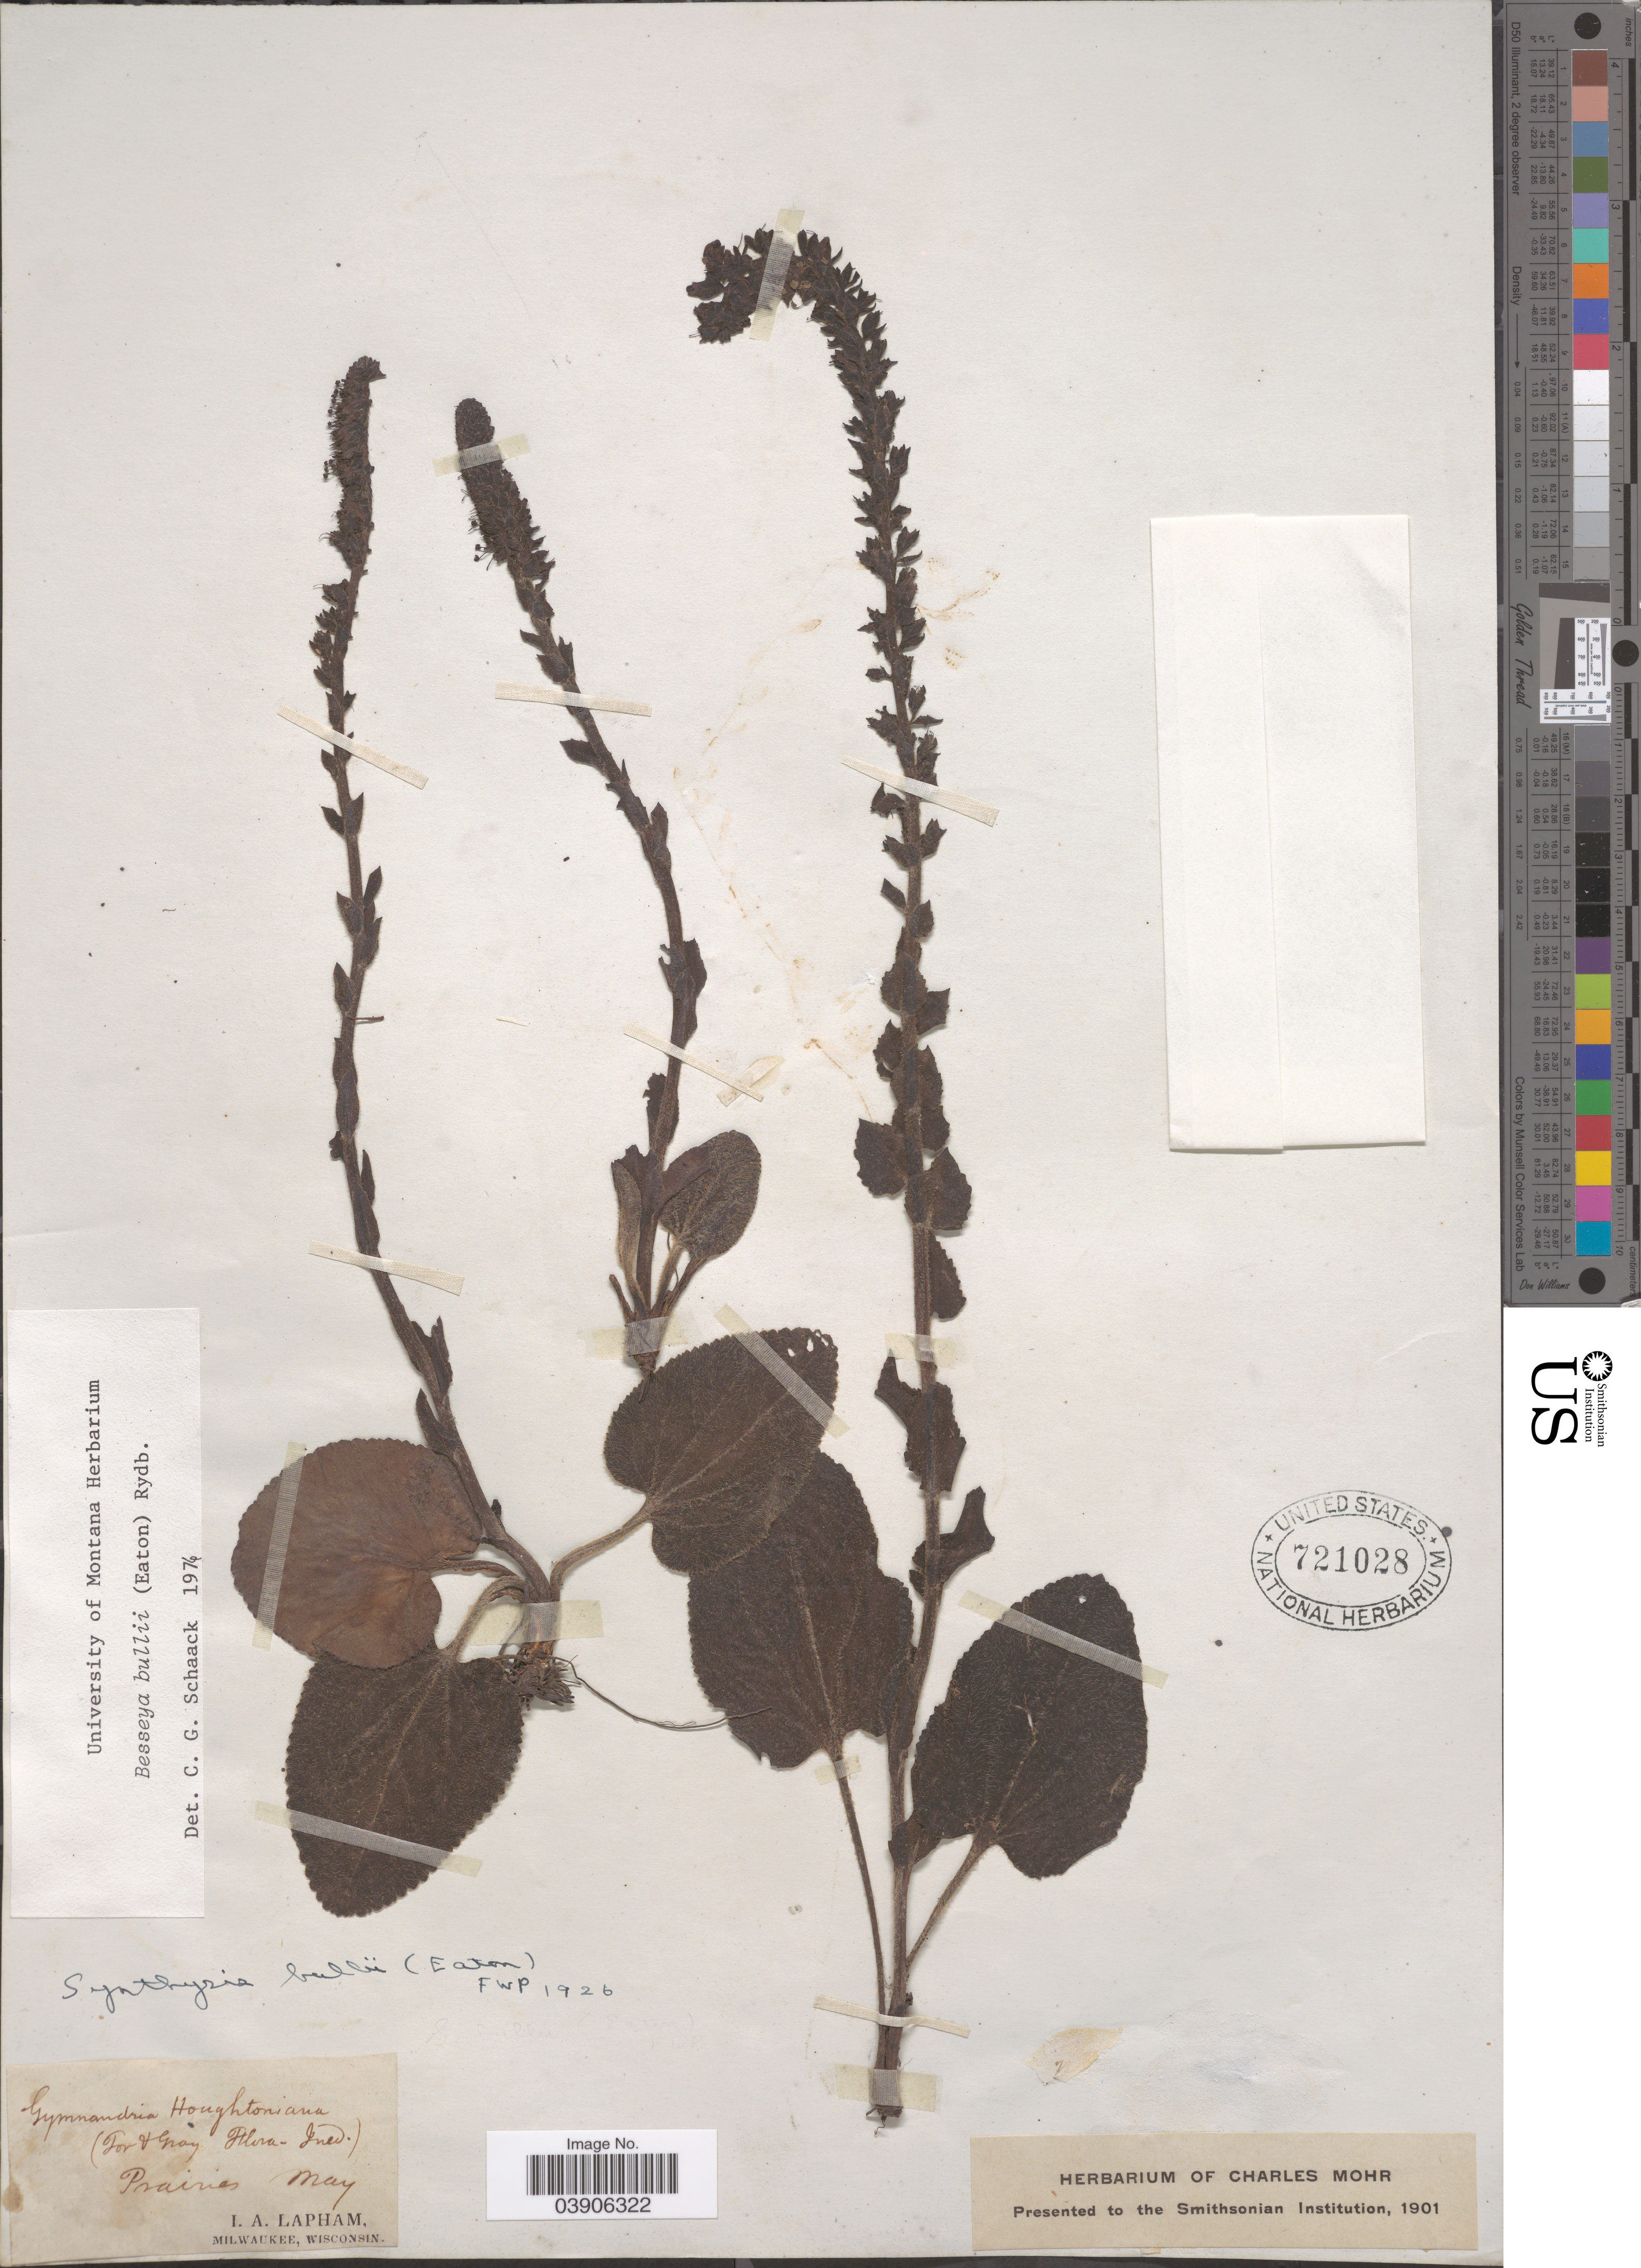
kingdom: Plantae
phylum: Tracheophyta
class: Magnoliopsida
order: Lamiales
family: Plantaginaceae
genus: Synthyris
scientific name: Synthyris bullii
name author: (Eaton) A. Heller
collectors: I. Lapham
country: United States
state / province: Wisconsin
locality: Prairies.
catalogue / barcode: US 721028